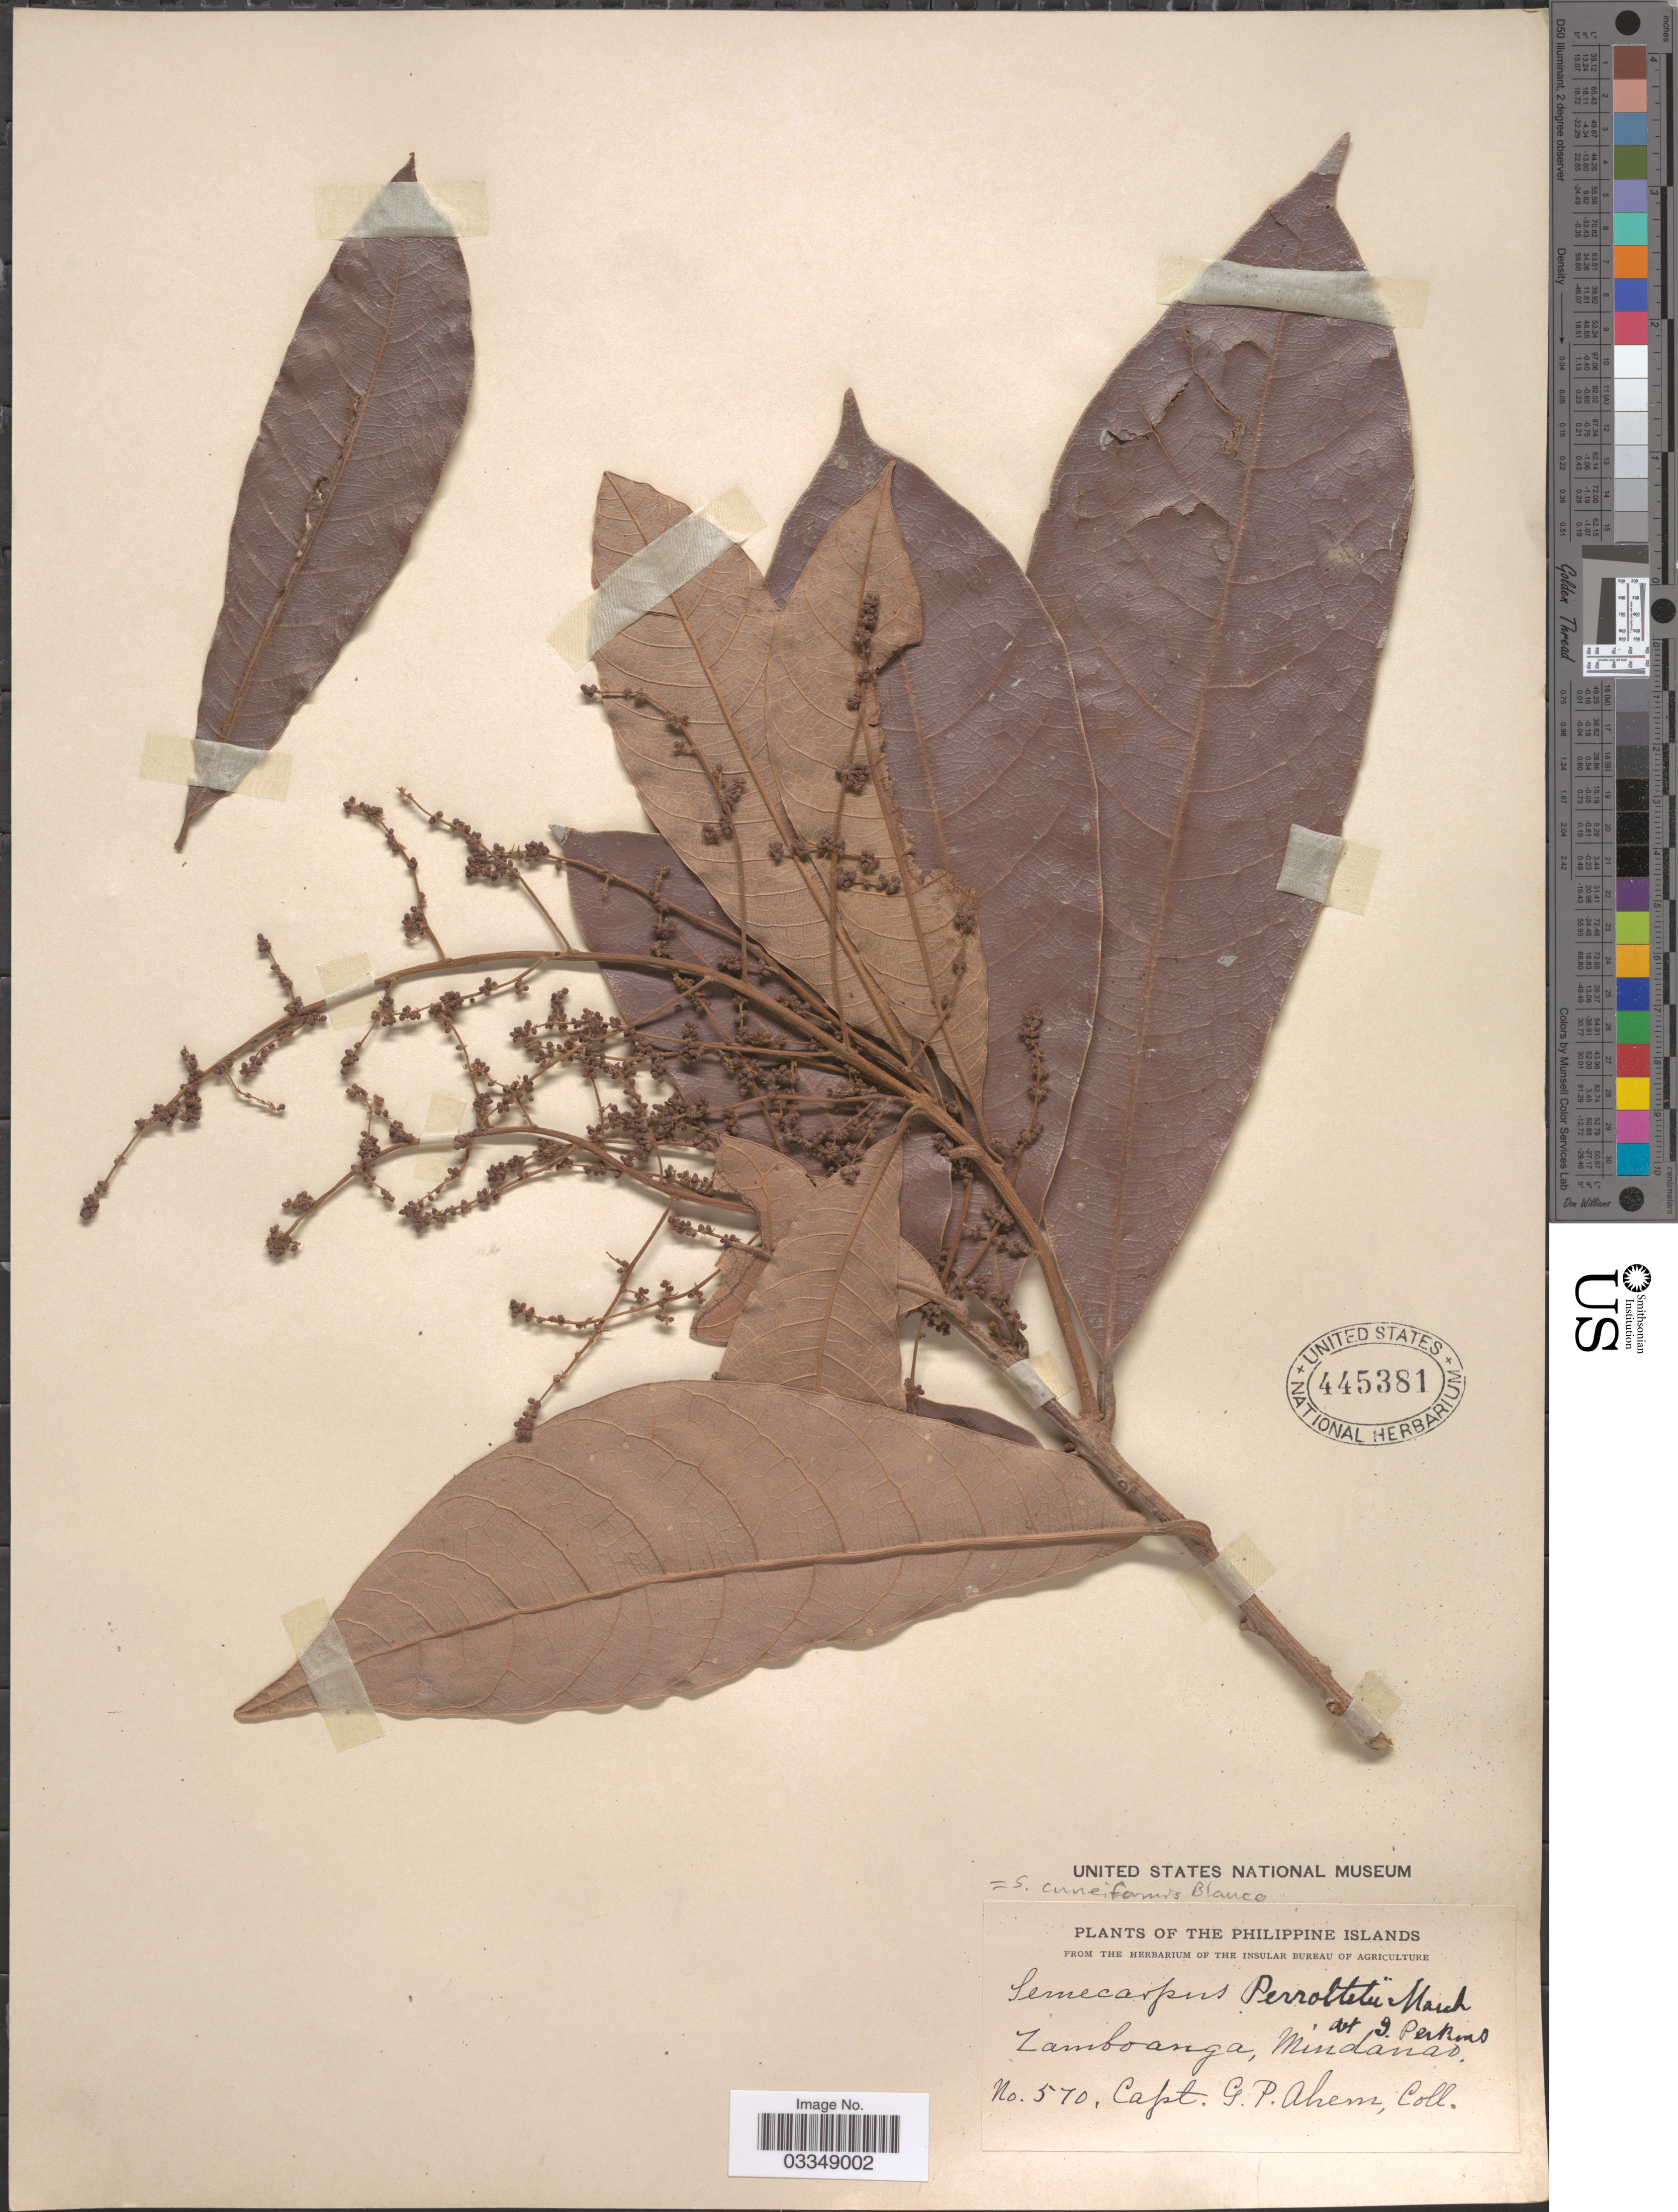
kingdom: Plantae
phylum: Tracheophyta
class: Magnoliopsida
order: Sapindales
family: Anacardiaceae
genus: Semecarpus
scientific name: Semecarpus cuneiformis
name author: Blanco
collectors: G. Ahern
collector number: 570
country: Philippines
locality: The Philippine Islands. Zamboanga, Mindanao.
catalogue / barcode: US 445381